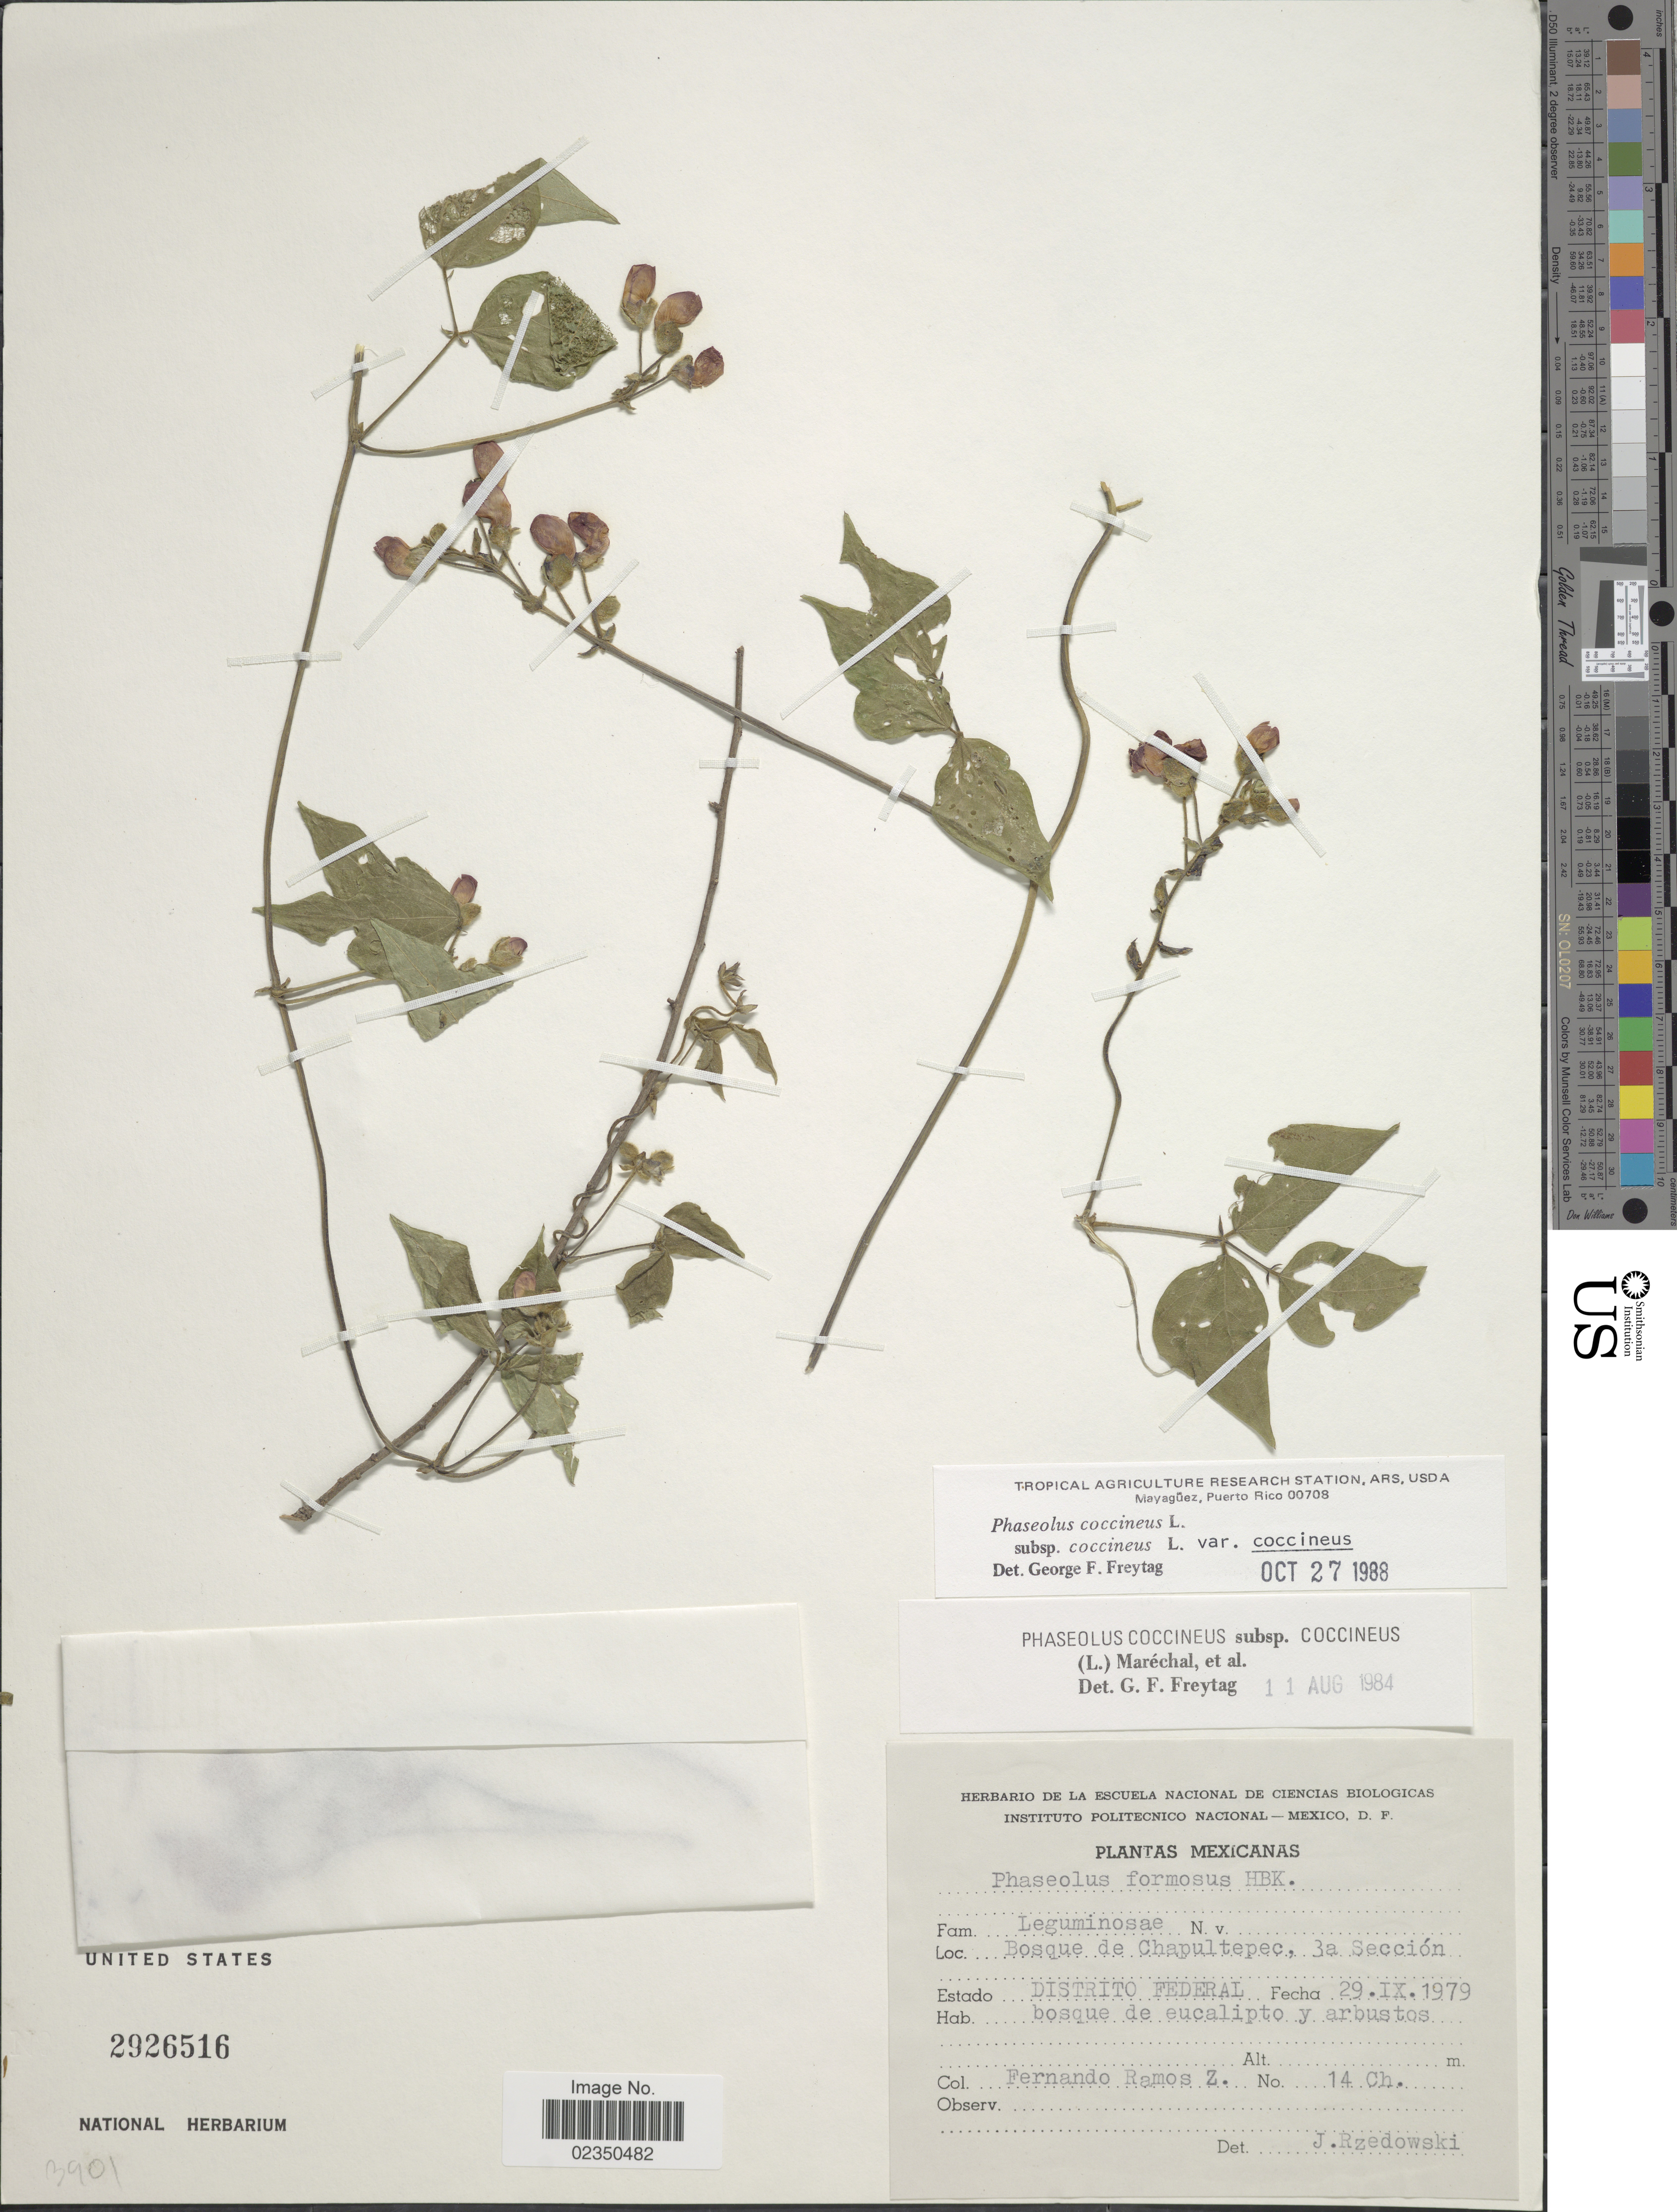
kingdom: Plantae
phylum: Tracheophyta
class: Magnoliopsida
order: Fabales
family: Fabaceae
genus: Phaseolus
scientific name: Phaseolus coccineus var. coccineus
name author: L.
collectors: F. Ramos Z.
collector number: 14 Ch.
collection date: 1979-09-29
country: Mexico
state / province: Distrito Federal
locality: Mexicanas, Bosque de Chapultepec, 3a Seccion.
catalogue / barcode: US 2926516